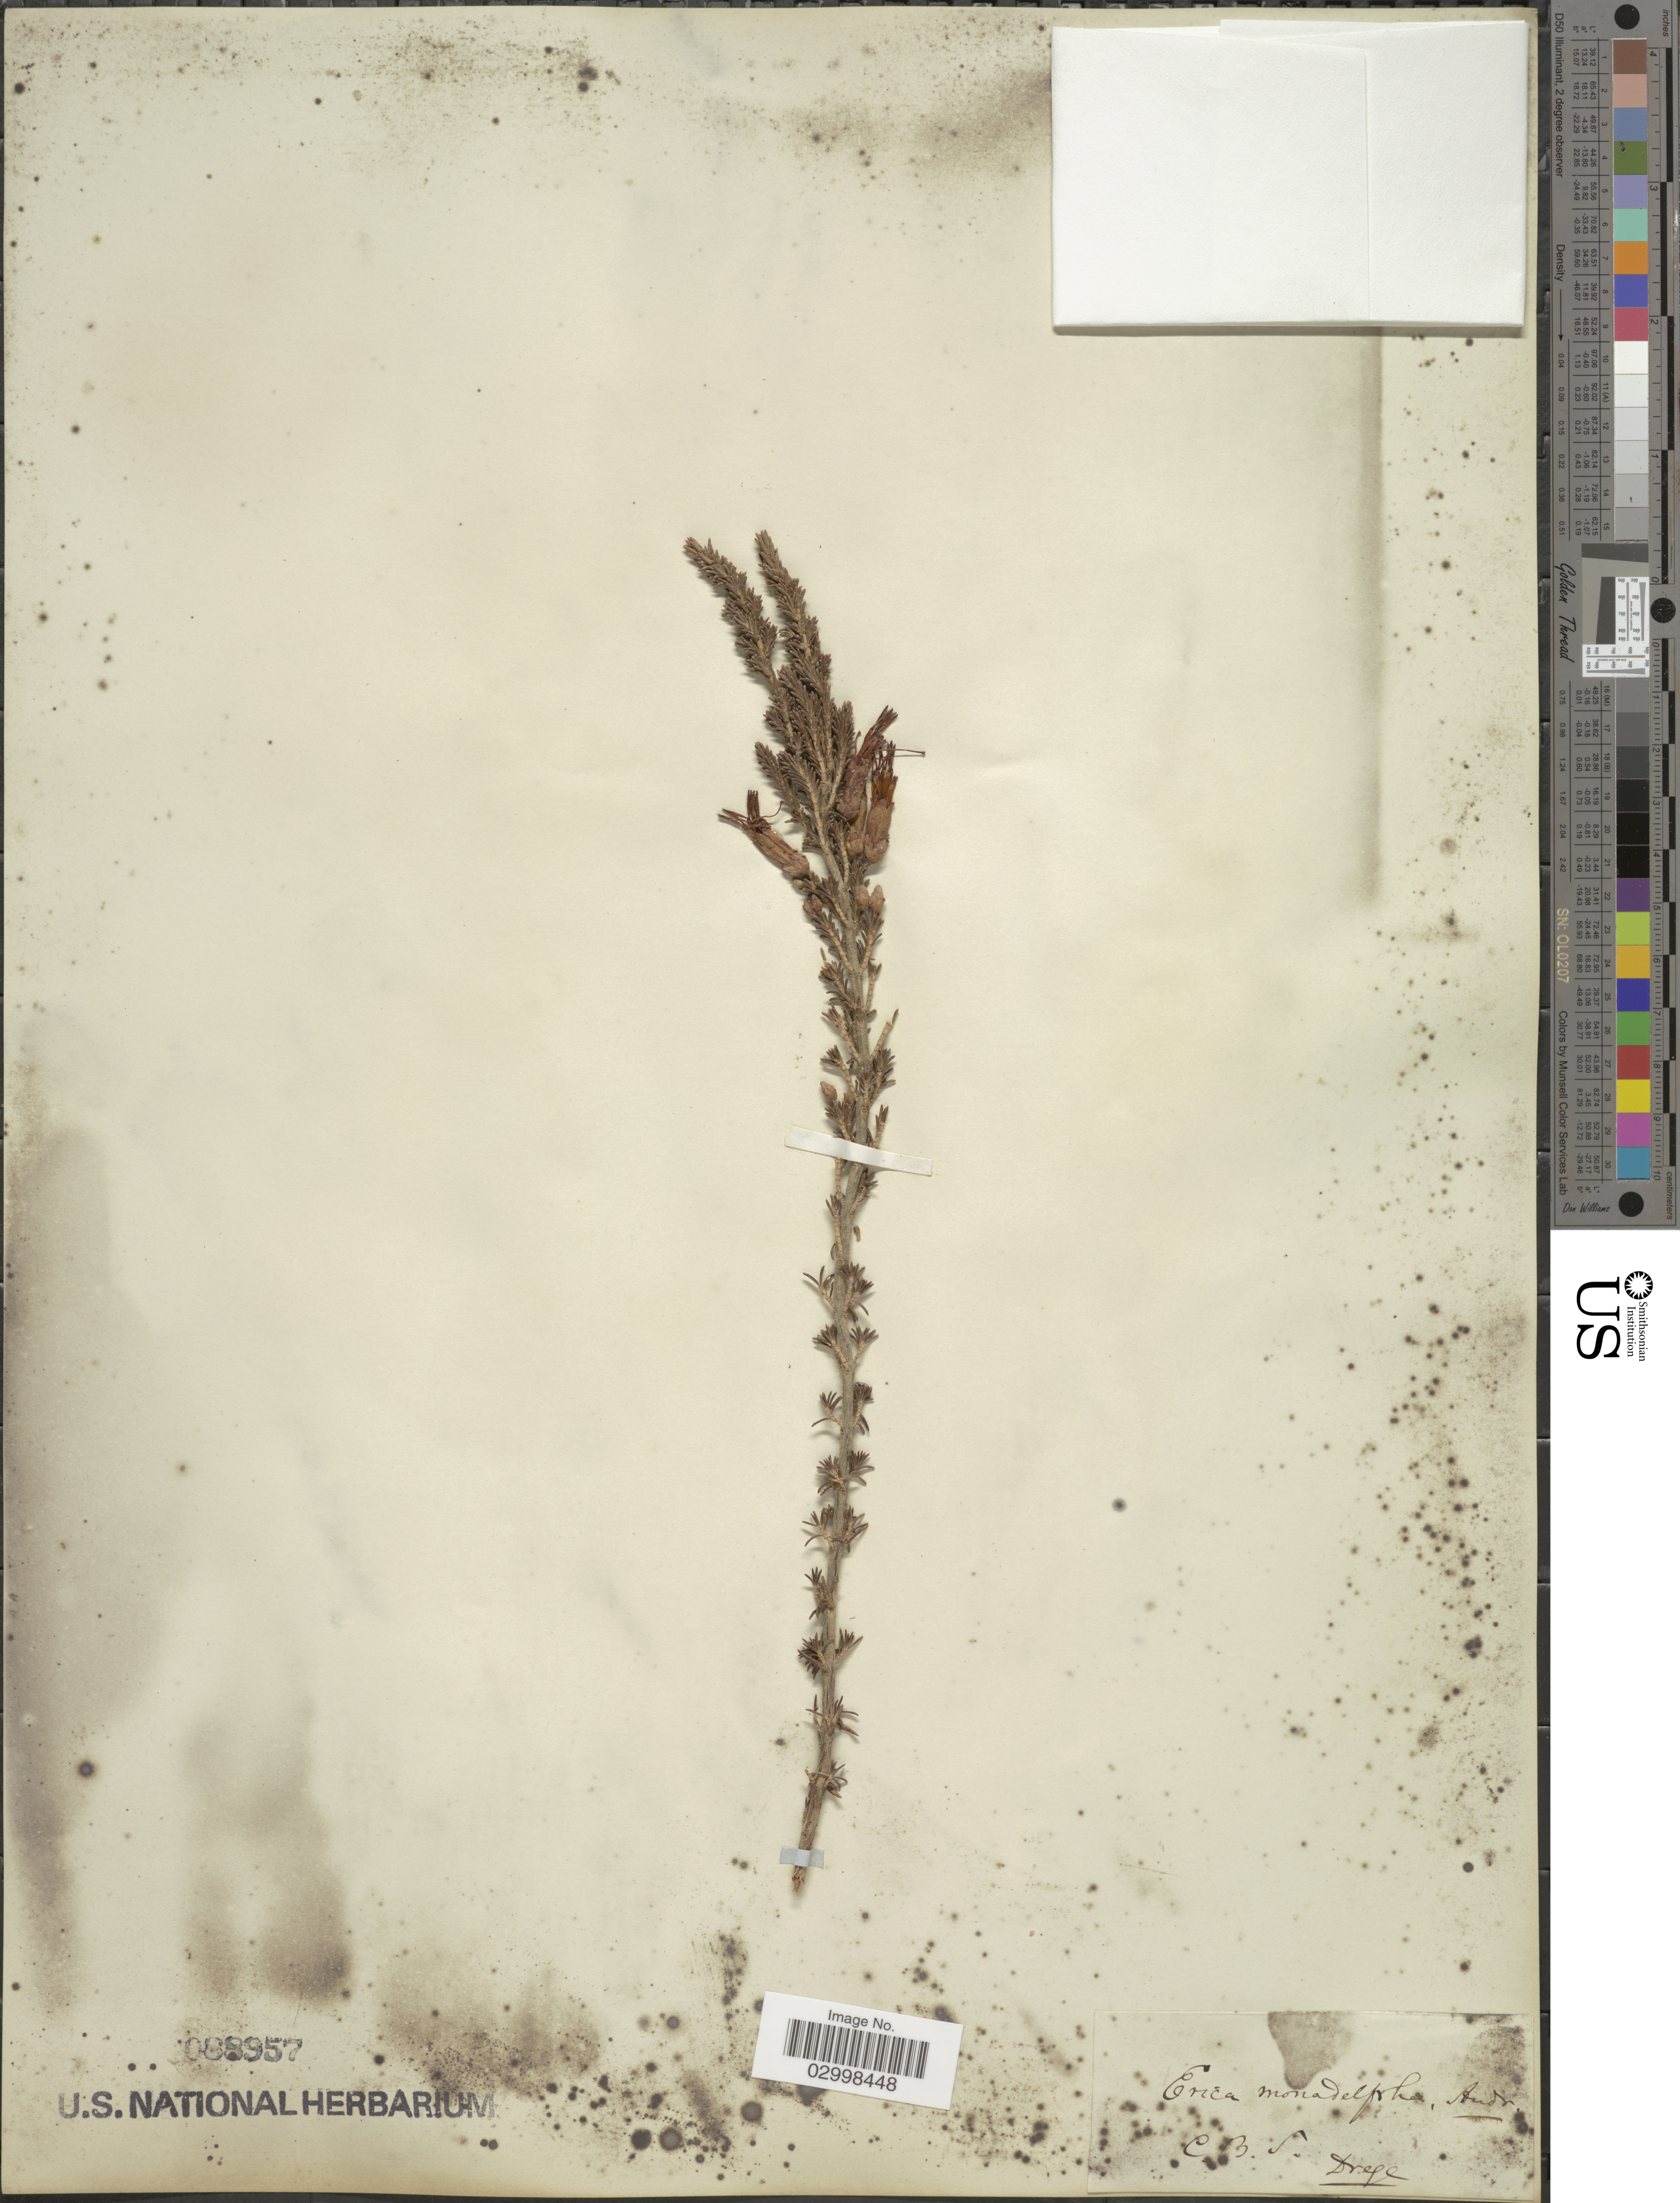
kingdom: Plantae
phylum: Tracheophyta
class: Magnoliopsida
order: Ericales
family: Ericaceae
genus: Erica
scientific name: Erica monadelpha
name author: Curtis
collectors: Drege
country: South Africa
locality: C. B. S.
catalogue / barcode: US 88957